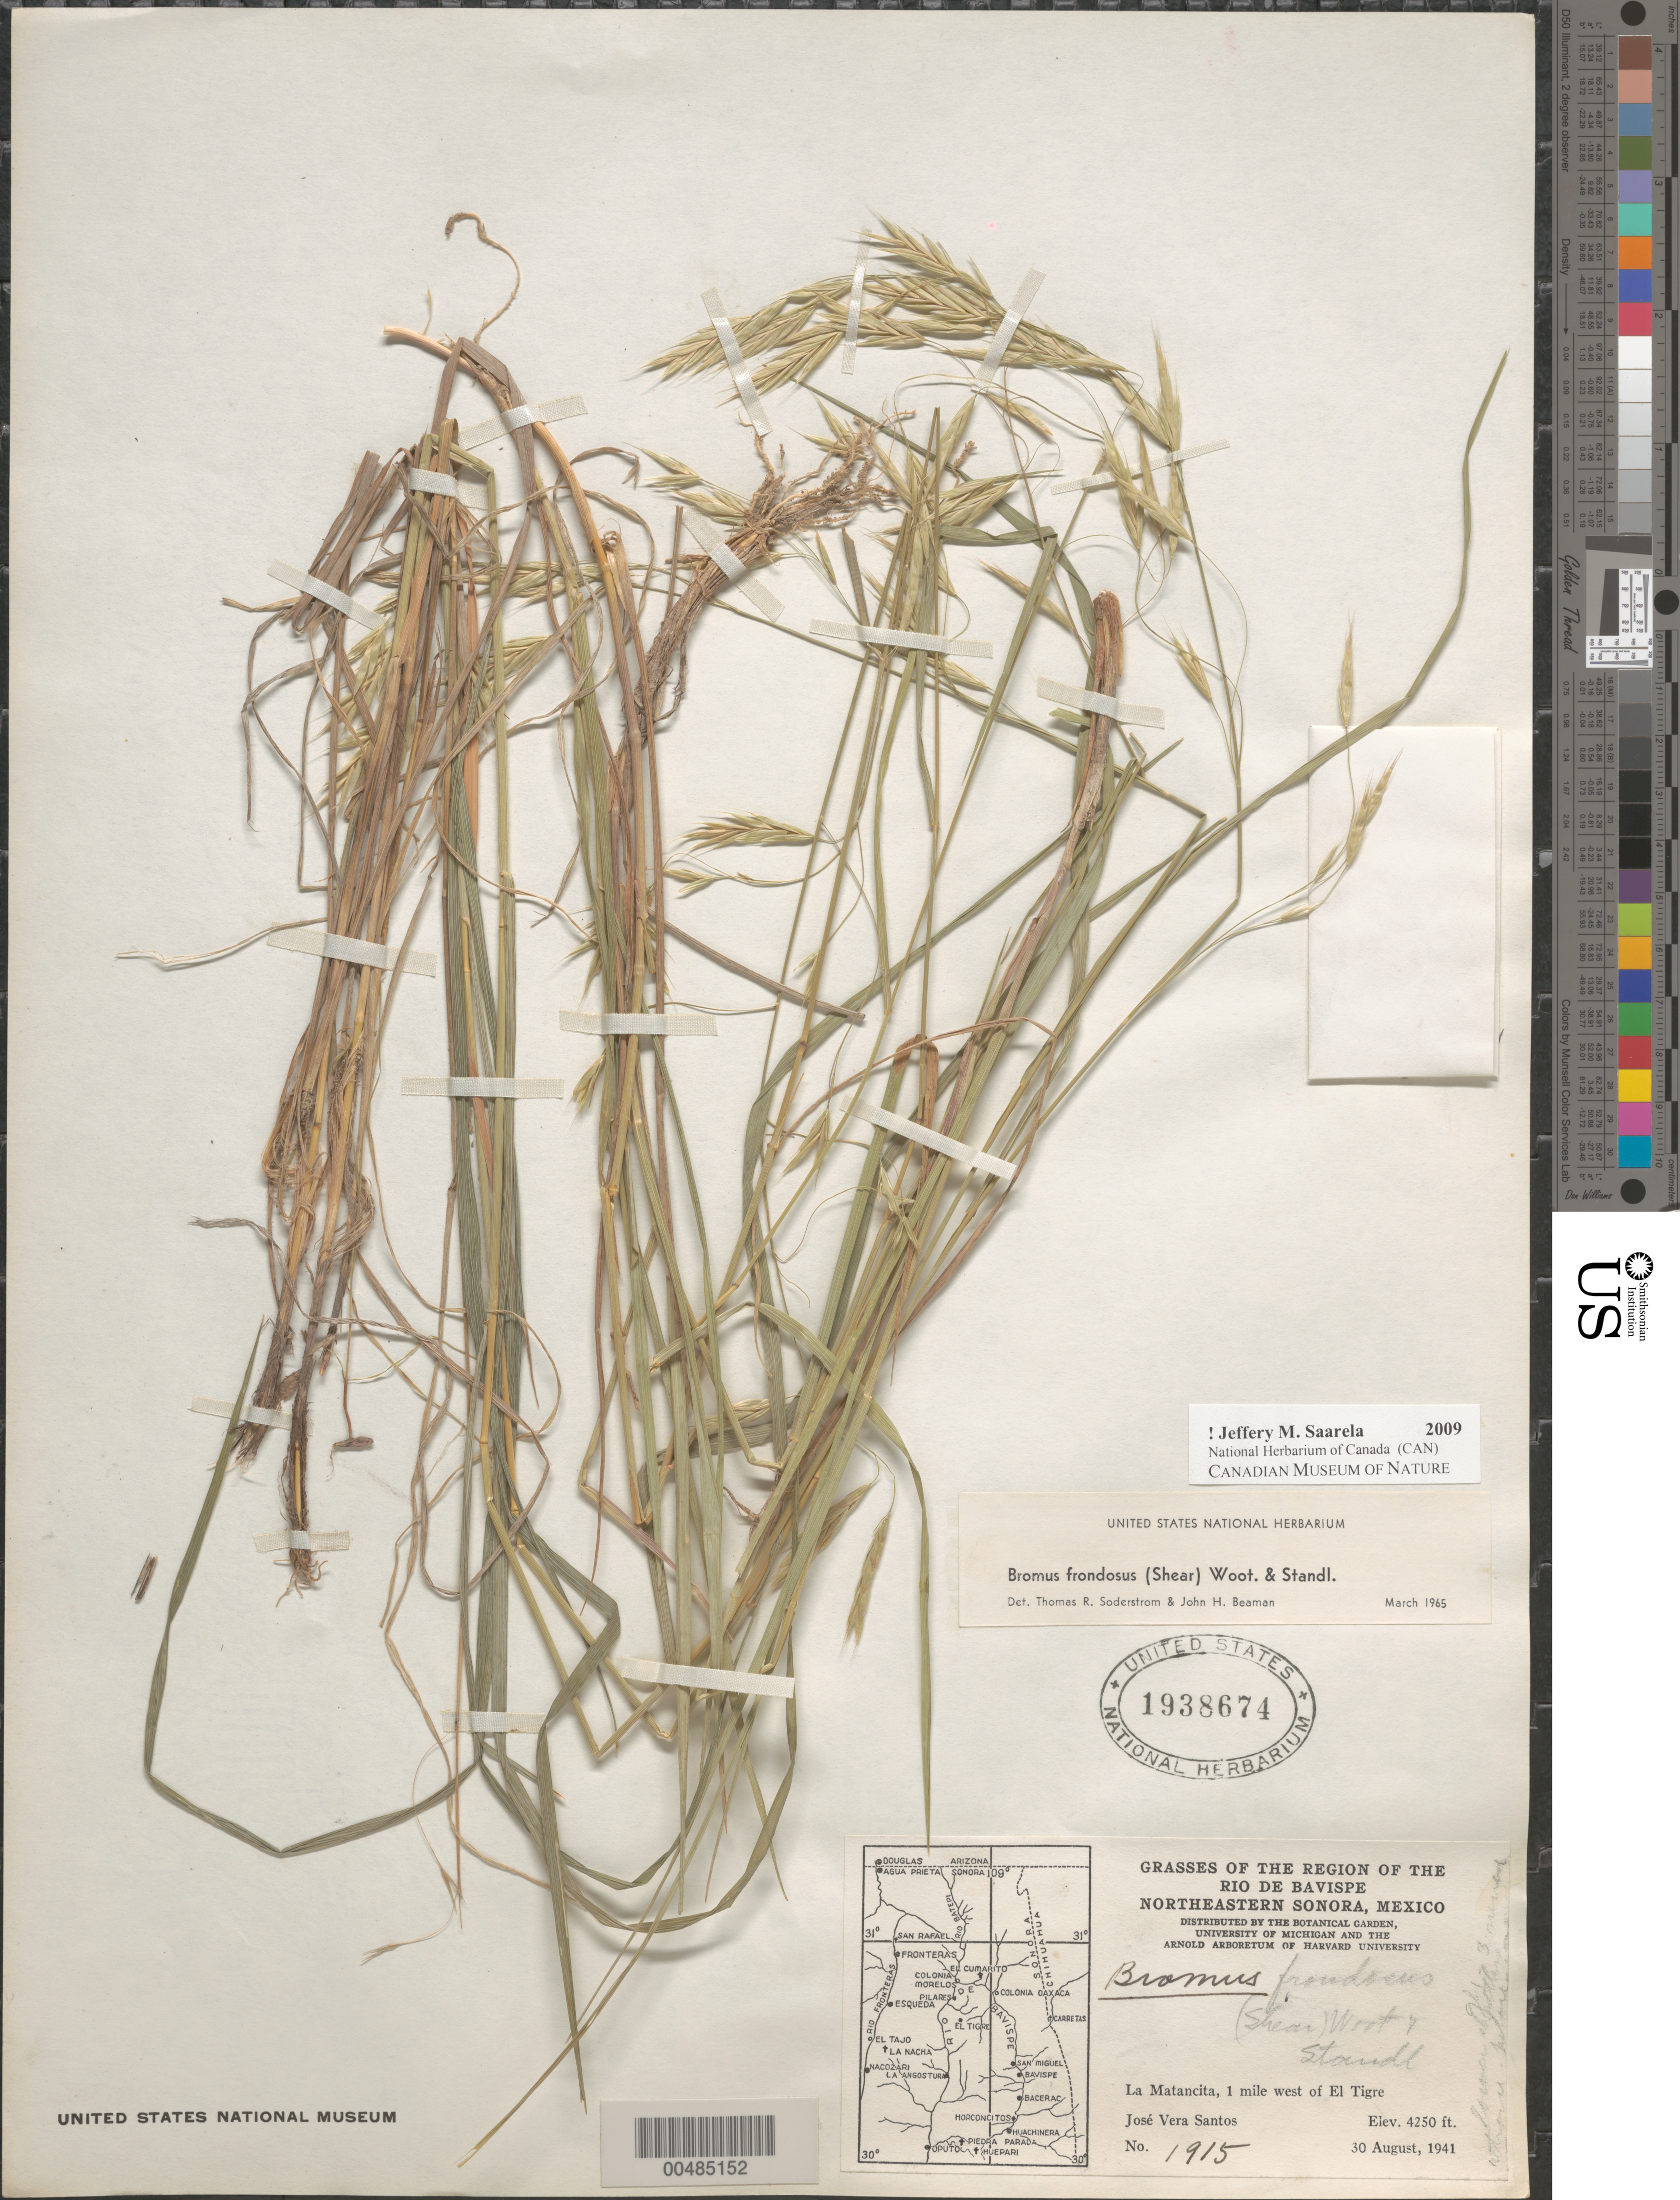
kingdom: Plantae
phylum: Tracheophyta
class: Liliopsida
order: Poales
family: Poaceae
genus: Bromus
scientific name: Bromus porteri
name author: (J.M. Coult.) Nash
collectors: J. V. Santos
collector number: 1915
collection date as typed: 30 Aug 1941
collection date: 1941-08-30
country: Mexico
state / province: Sinaloa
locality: Region of the Rio de Bavispe, NE Sonora, La Matancita, 1 mi W of El Tigre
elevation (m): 1295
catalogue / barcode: US 1938674